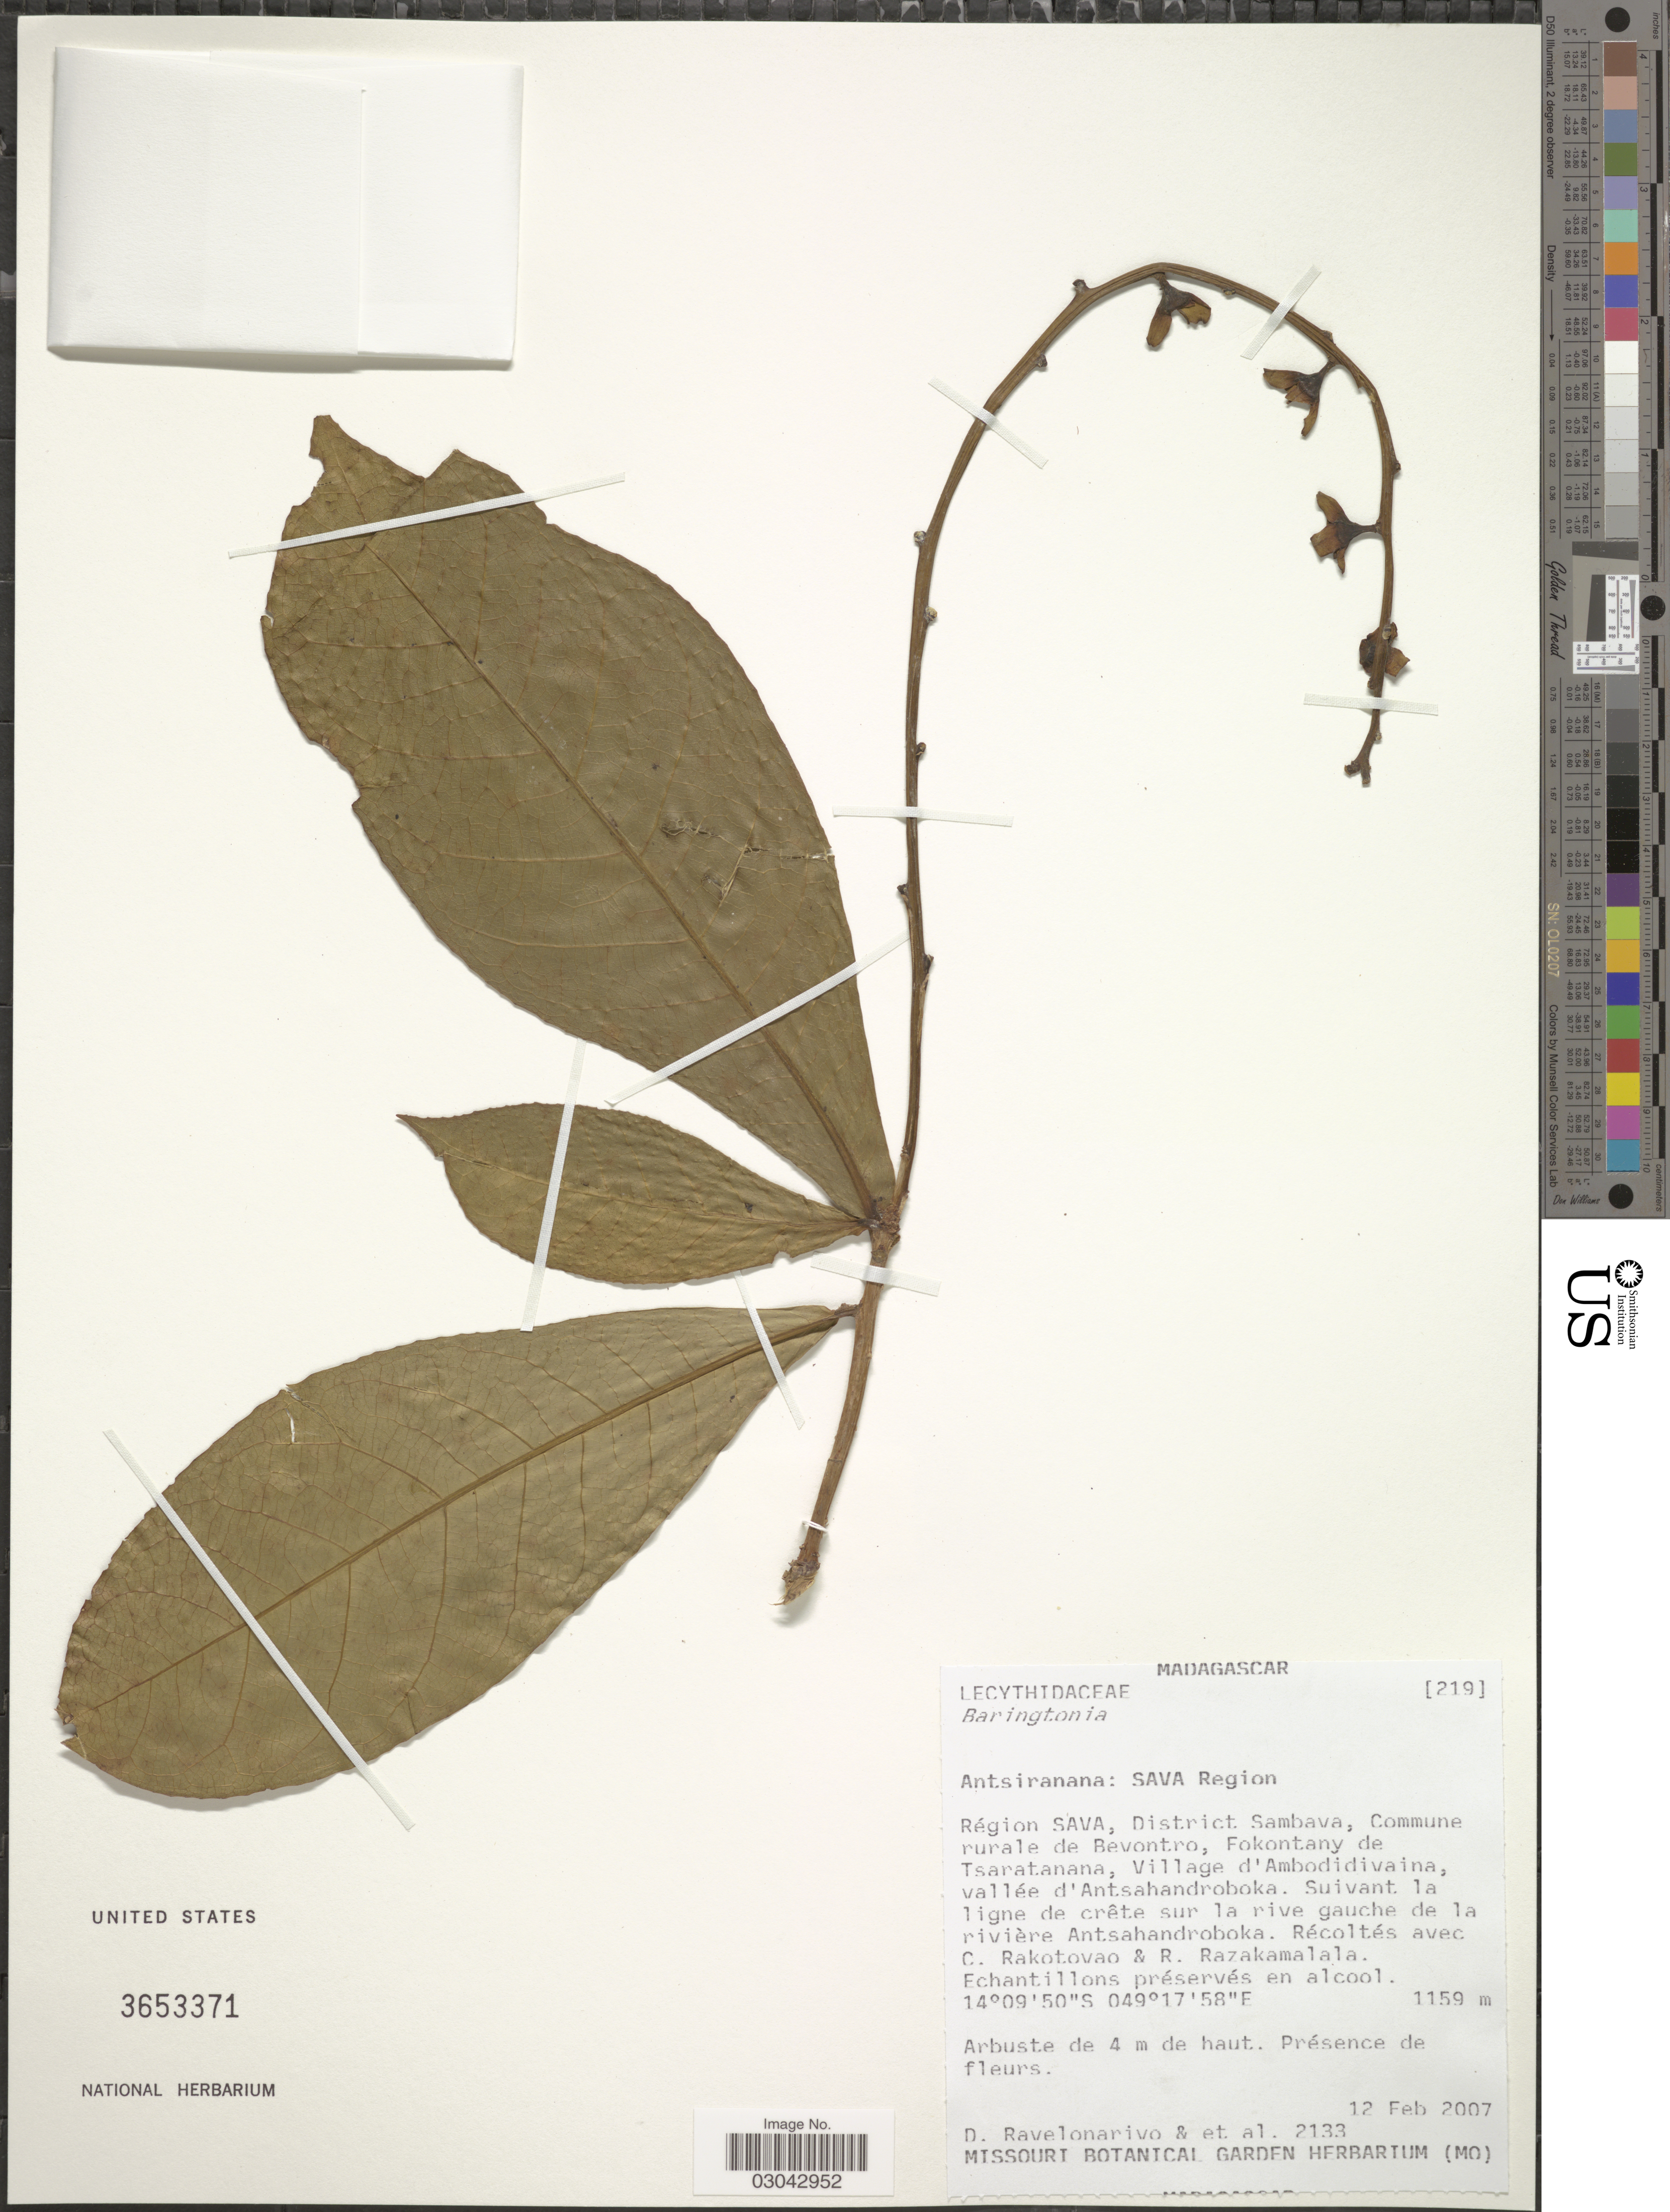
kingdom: Plantae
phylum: Tracheophyta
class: Magnoliopsida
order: Ericales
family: Lecythidaceae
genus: Barringtonia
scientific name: Barringtonia sp.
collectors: D. Ravelonarivo, C. Rakotovao & R. Razakamalala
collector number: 2133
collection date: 2007-02-12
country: Madagascar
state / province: Sava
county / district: Sambava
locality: Sava Region, Région Sava, District Sambava, Commune rurale de Bevontro, Fokontany de Tsaratanana, Village d'Ambodidivaina, vallée d'Antsahandroboka. Suivant la ligne de crête sur la rive gauche de la rivière Antsahandroboka.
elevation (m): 1159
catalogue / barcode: US 3653371